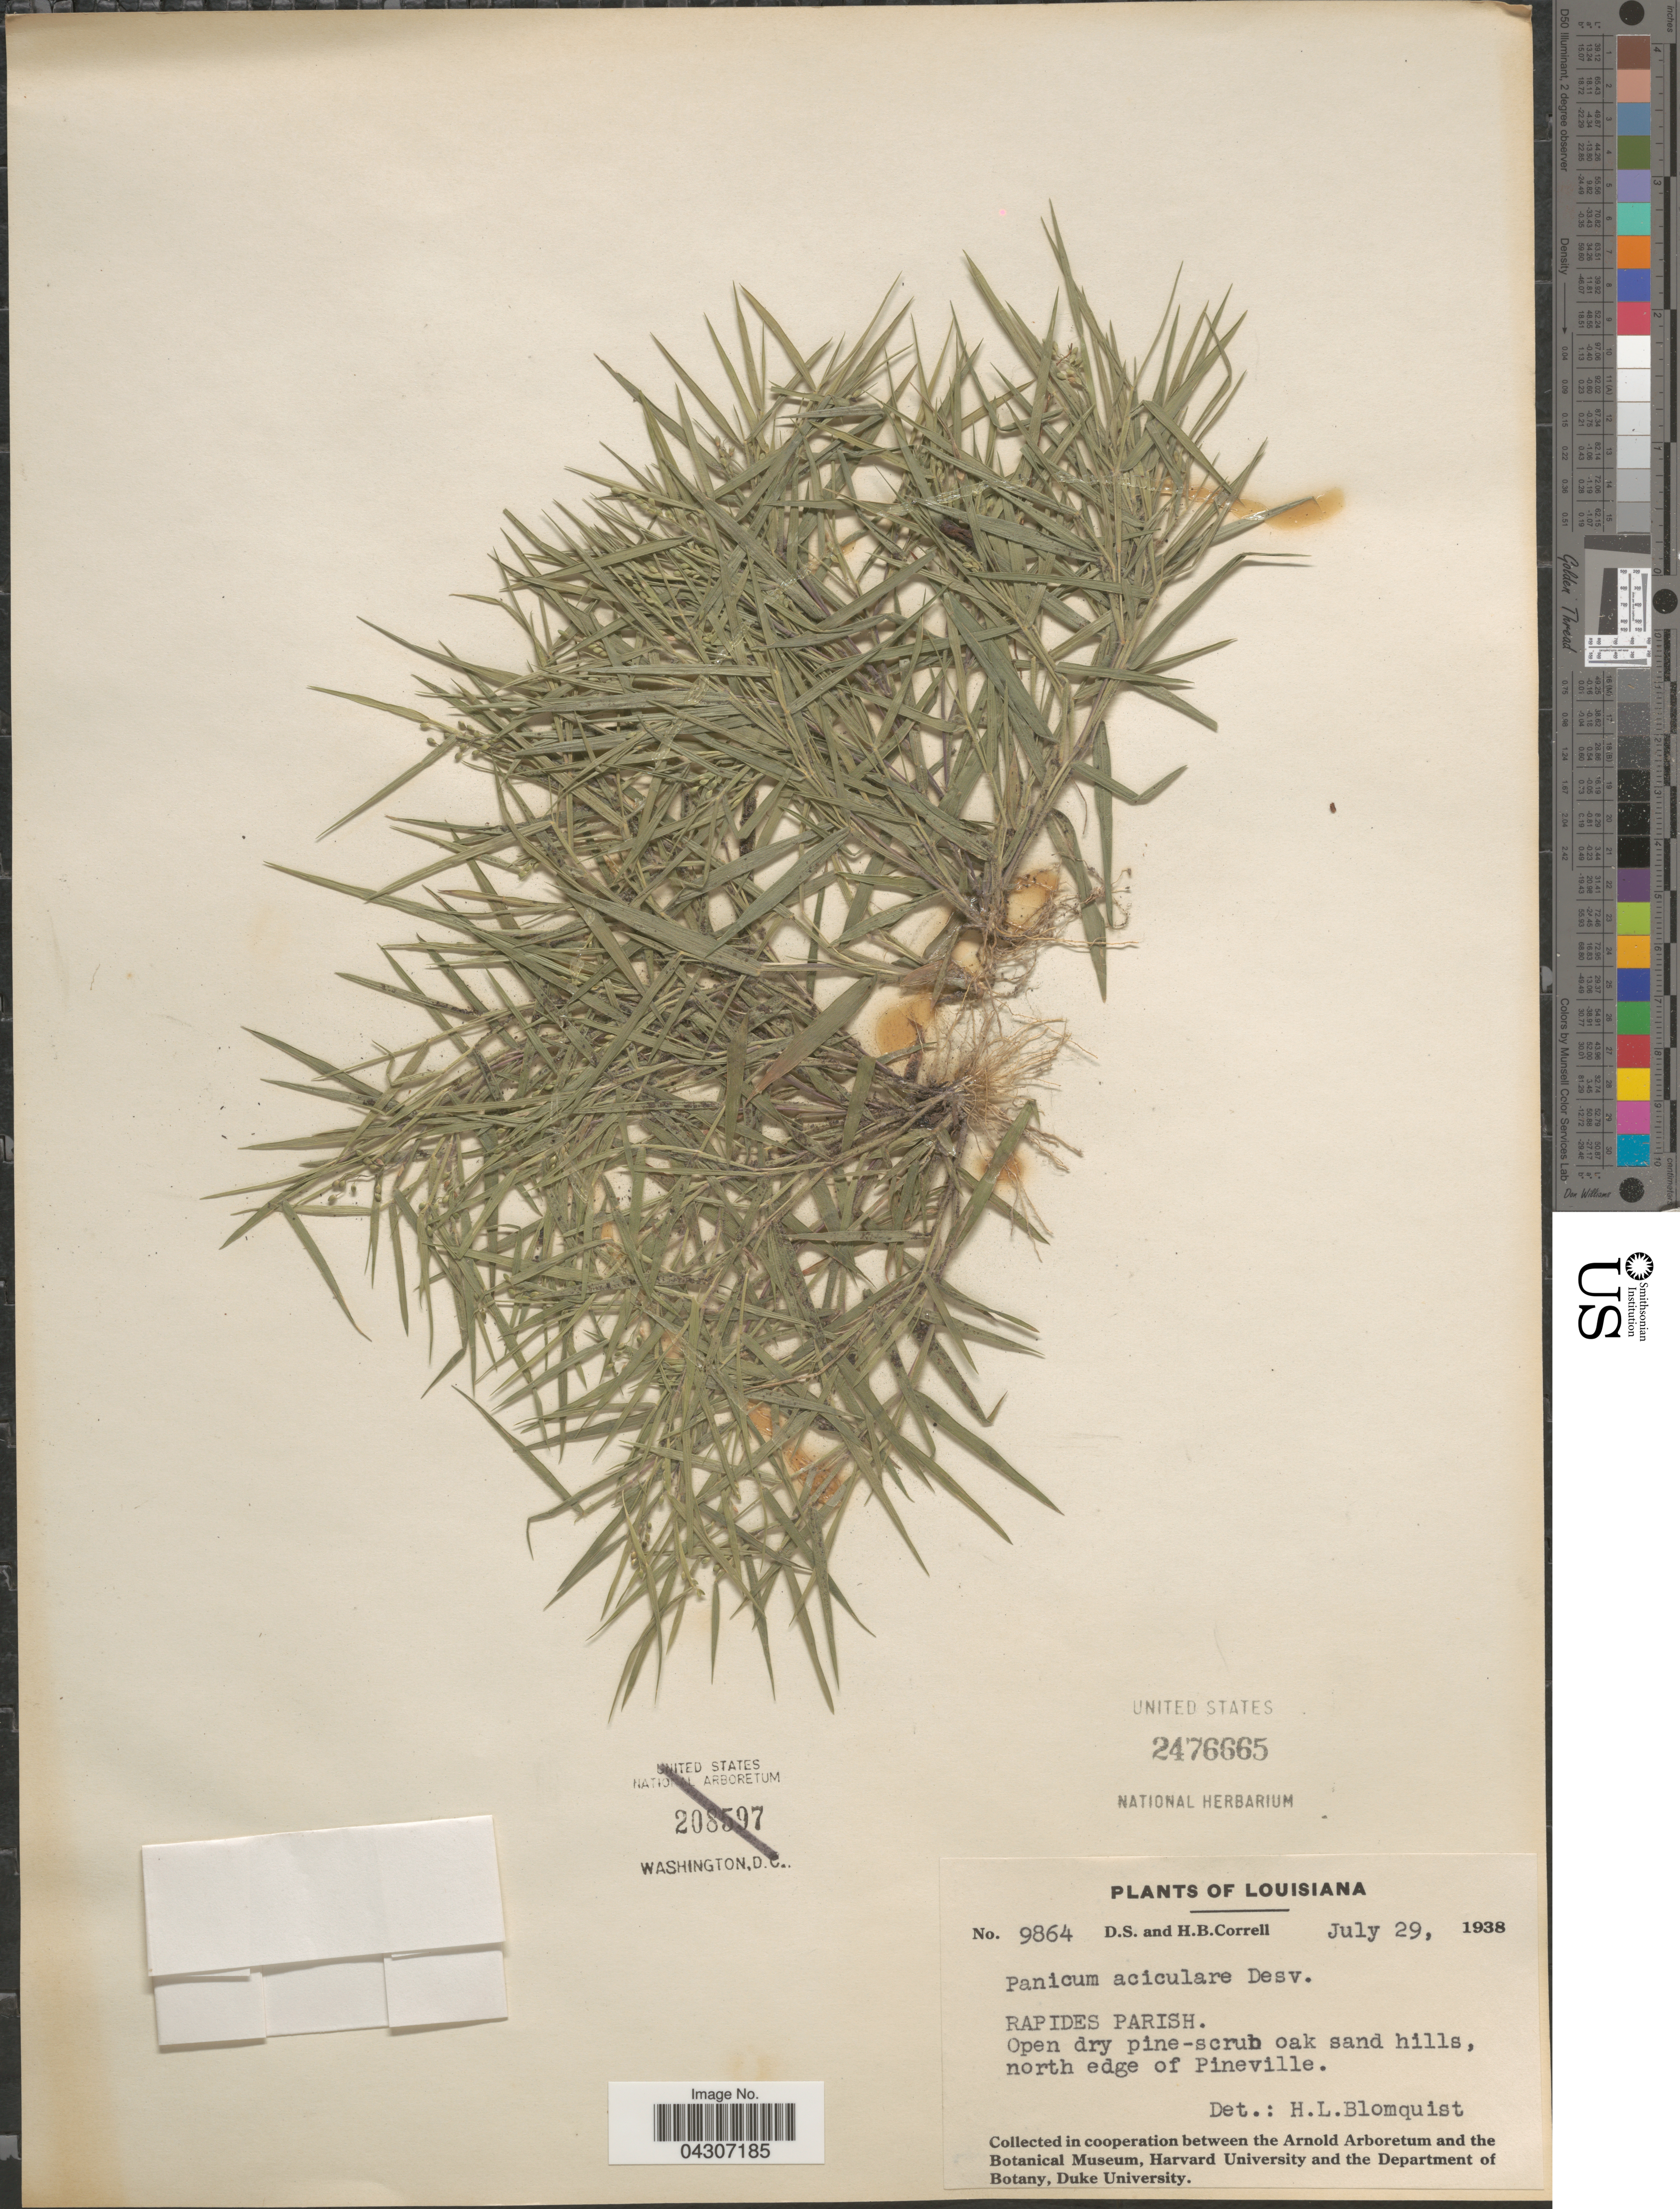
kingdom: Plantae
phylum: Tracheophyta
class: Liliopsida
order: Poales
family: Poaceae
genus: Dichanthelium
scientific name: Dichanthelium aciculare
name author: (Desv. ex Poir.) Gould & C.A. Clark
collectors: D. S. Correll & H. Correll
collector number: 9864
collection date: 1938-07-29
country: United States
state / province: Louisiana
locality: Rapides Parish. Open dry pine-scrub oak sand hills, north edge of Pineville.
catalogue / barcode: US 2476665